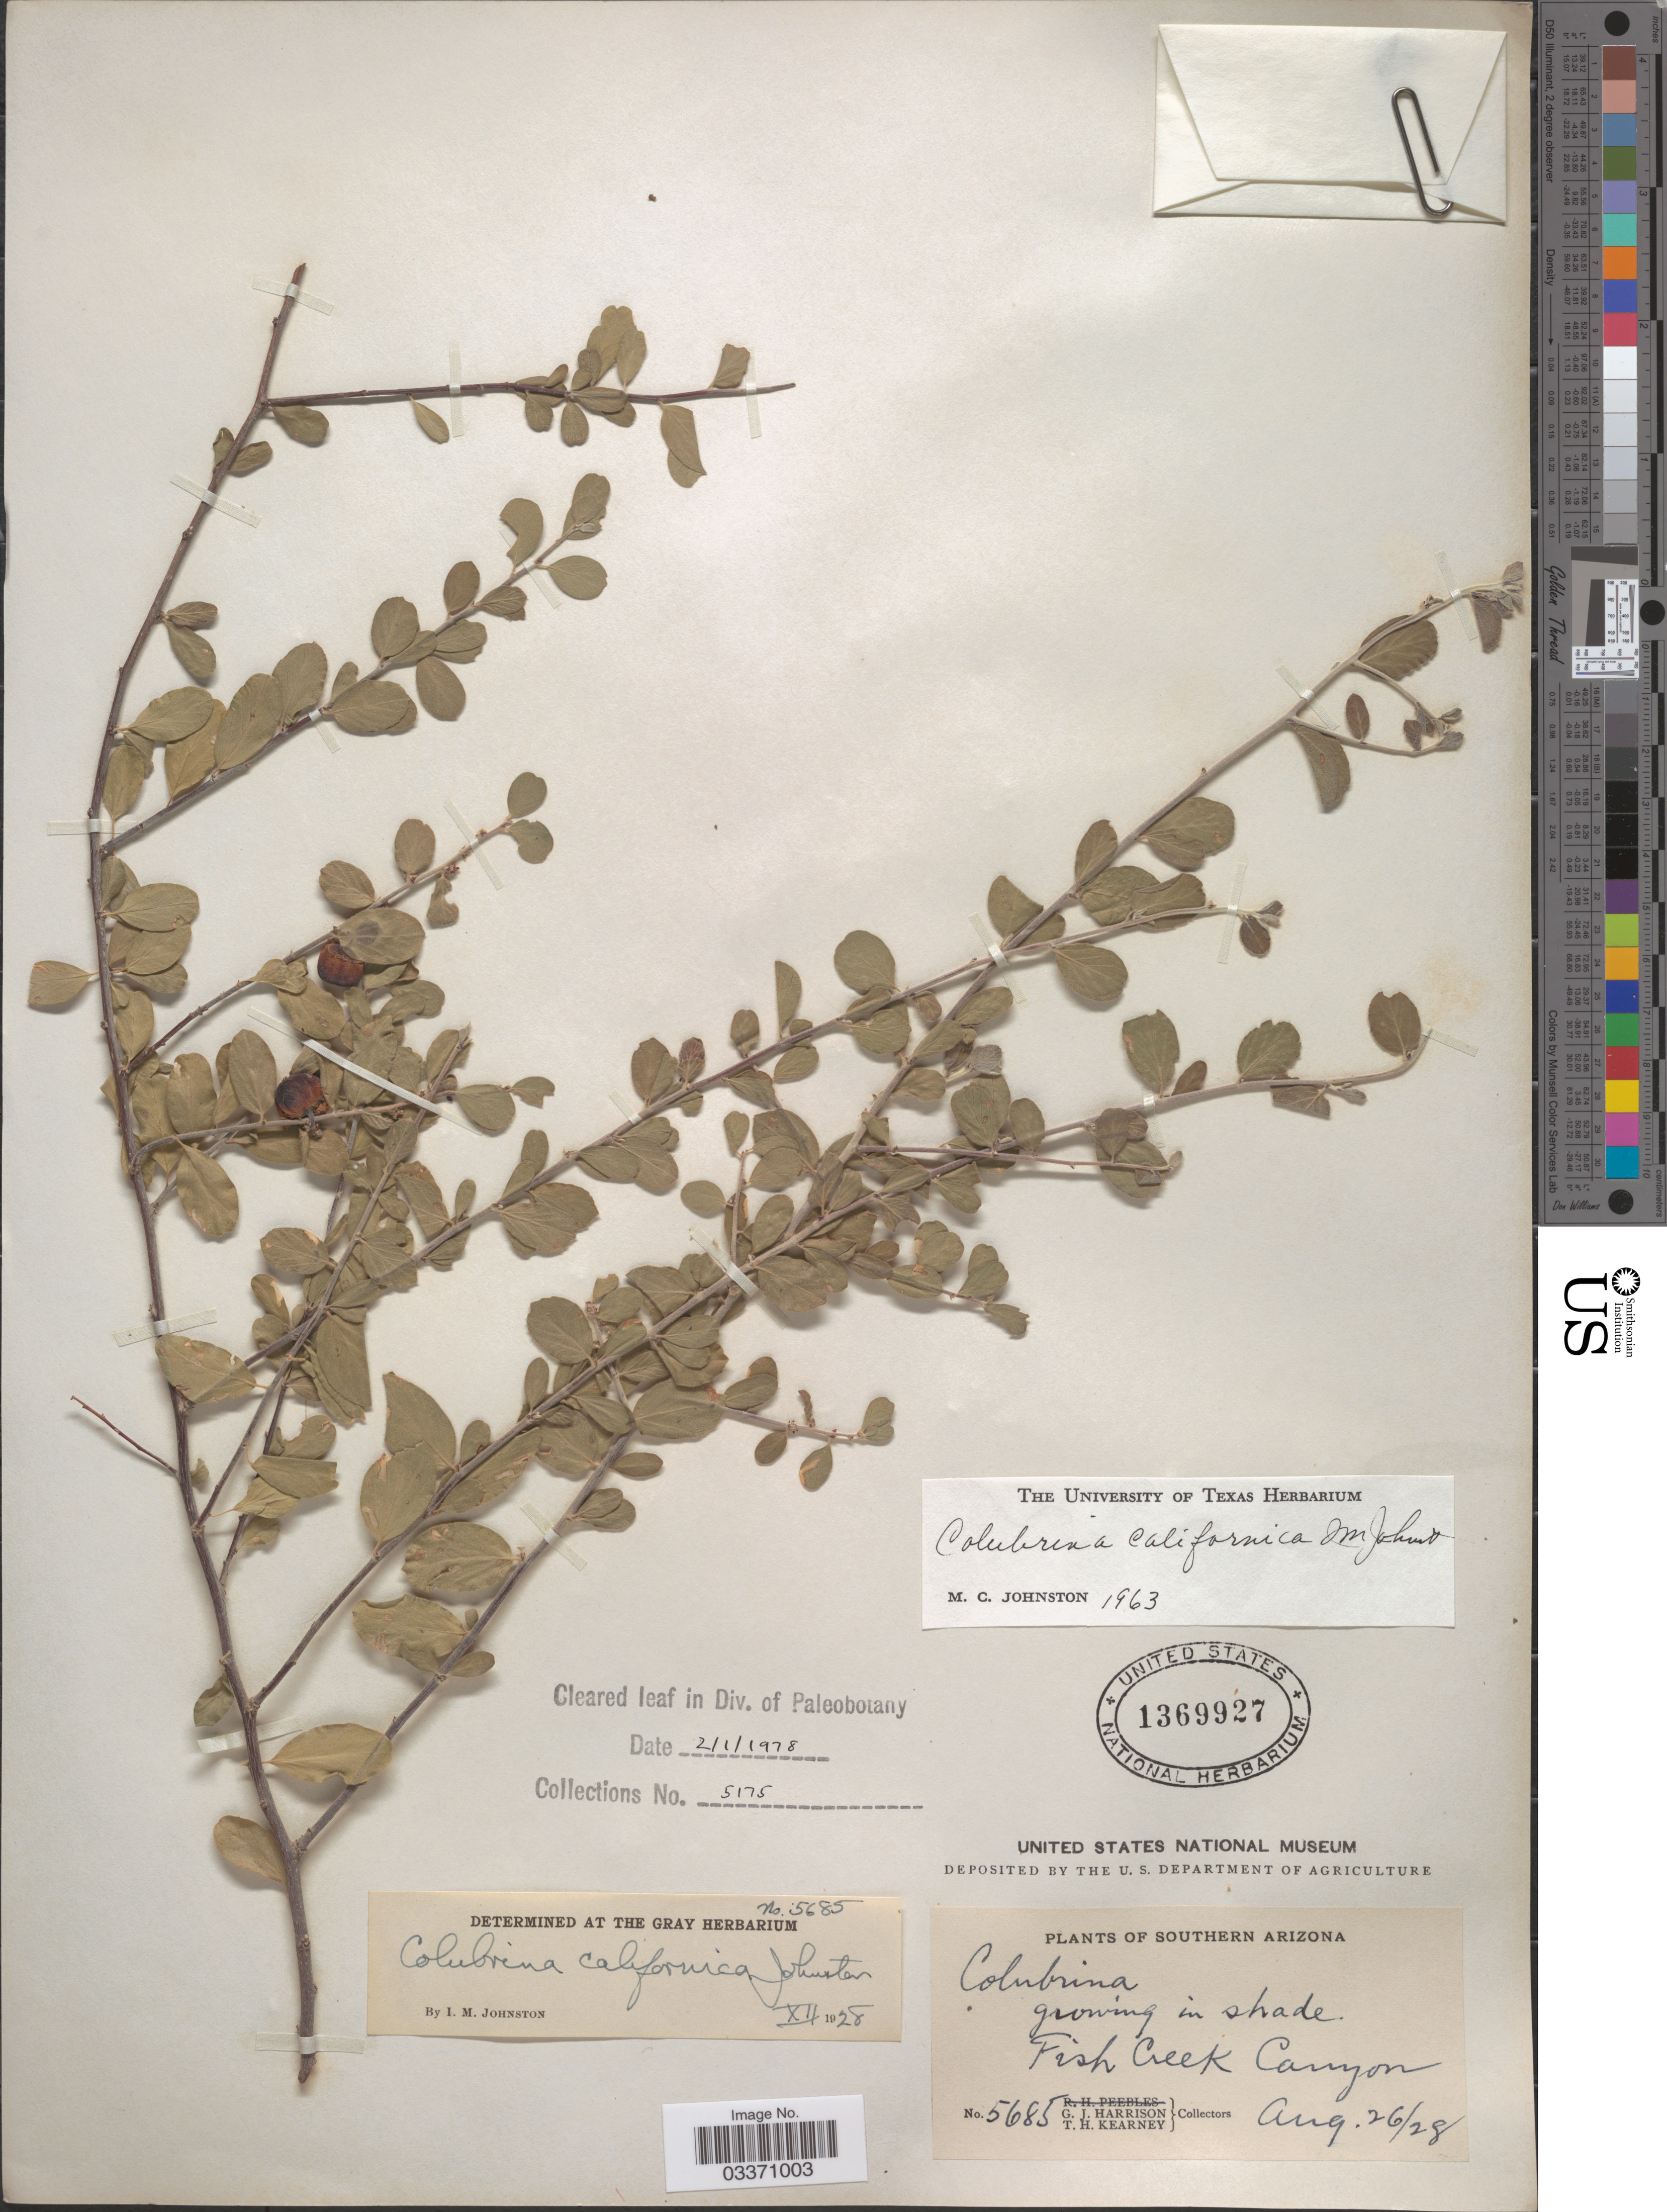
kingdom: Plantae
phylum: Tracheophyta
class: Magnoliopsida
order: Rosales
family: Rhamnaceae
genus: Colubrina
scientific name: Colubrina californica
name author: I.M. Johnst.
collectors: G. J. Harrison & T. H. Kearney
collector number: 5685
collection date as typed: Transcribed d/m/y: 26/8/28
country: United States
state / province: Arizona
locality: Southern Arizona. Fish Creek Canyon.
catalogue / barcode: US 1369927